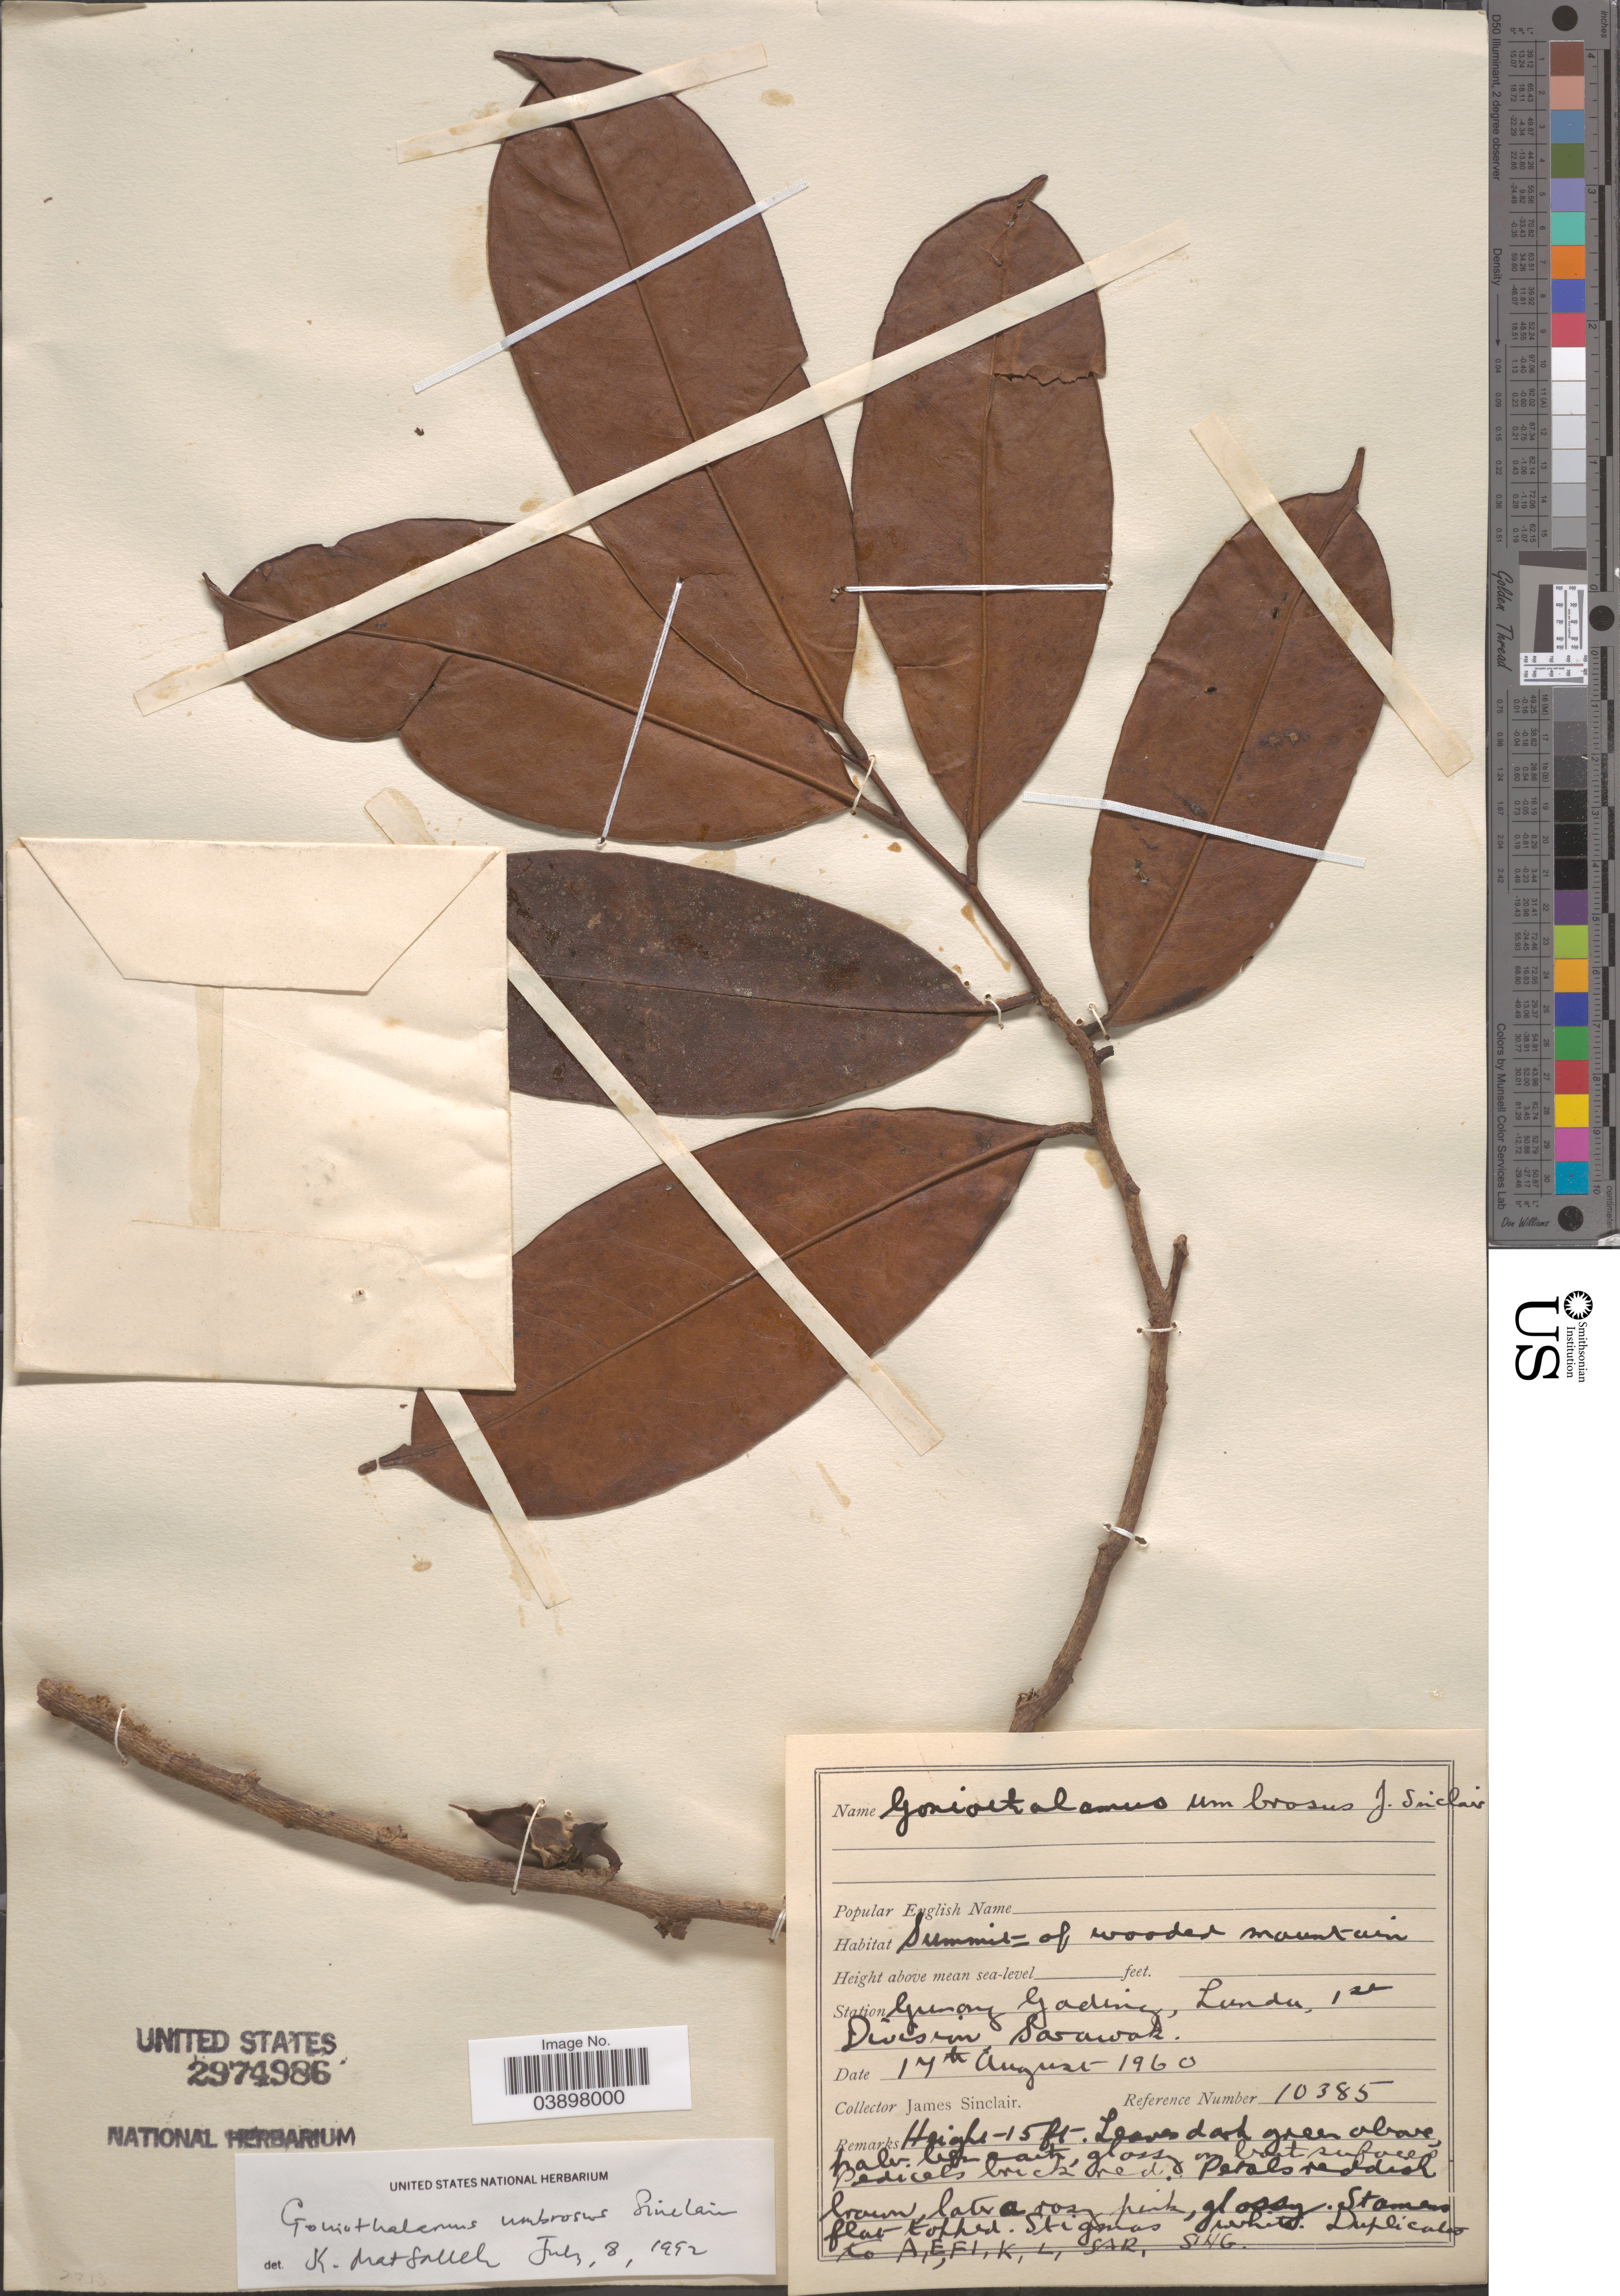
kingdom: Plantae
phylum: Tracheophyta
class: Magnoliopsida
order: Magnoliales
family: Annonaceae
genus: Goniothalamus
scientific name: Goniothalamus umbrosus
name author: J. Sinclair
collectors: J. Sinclair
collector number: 10385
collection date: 1960-08-17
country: Malaysia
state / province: Sarawak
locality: Summit of wooded mountain. Station Gunang Gading, Lundu, 1st Division.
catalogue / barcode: US 2974986